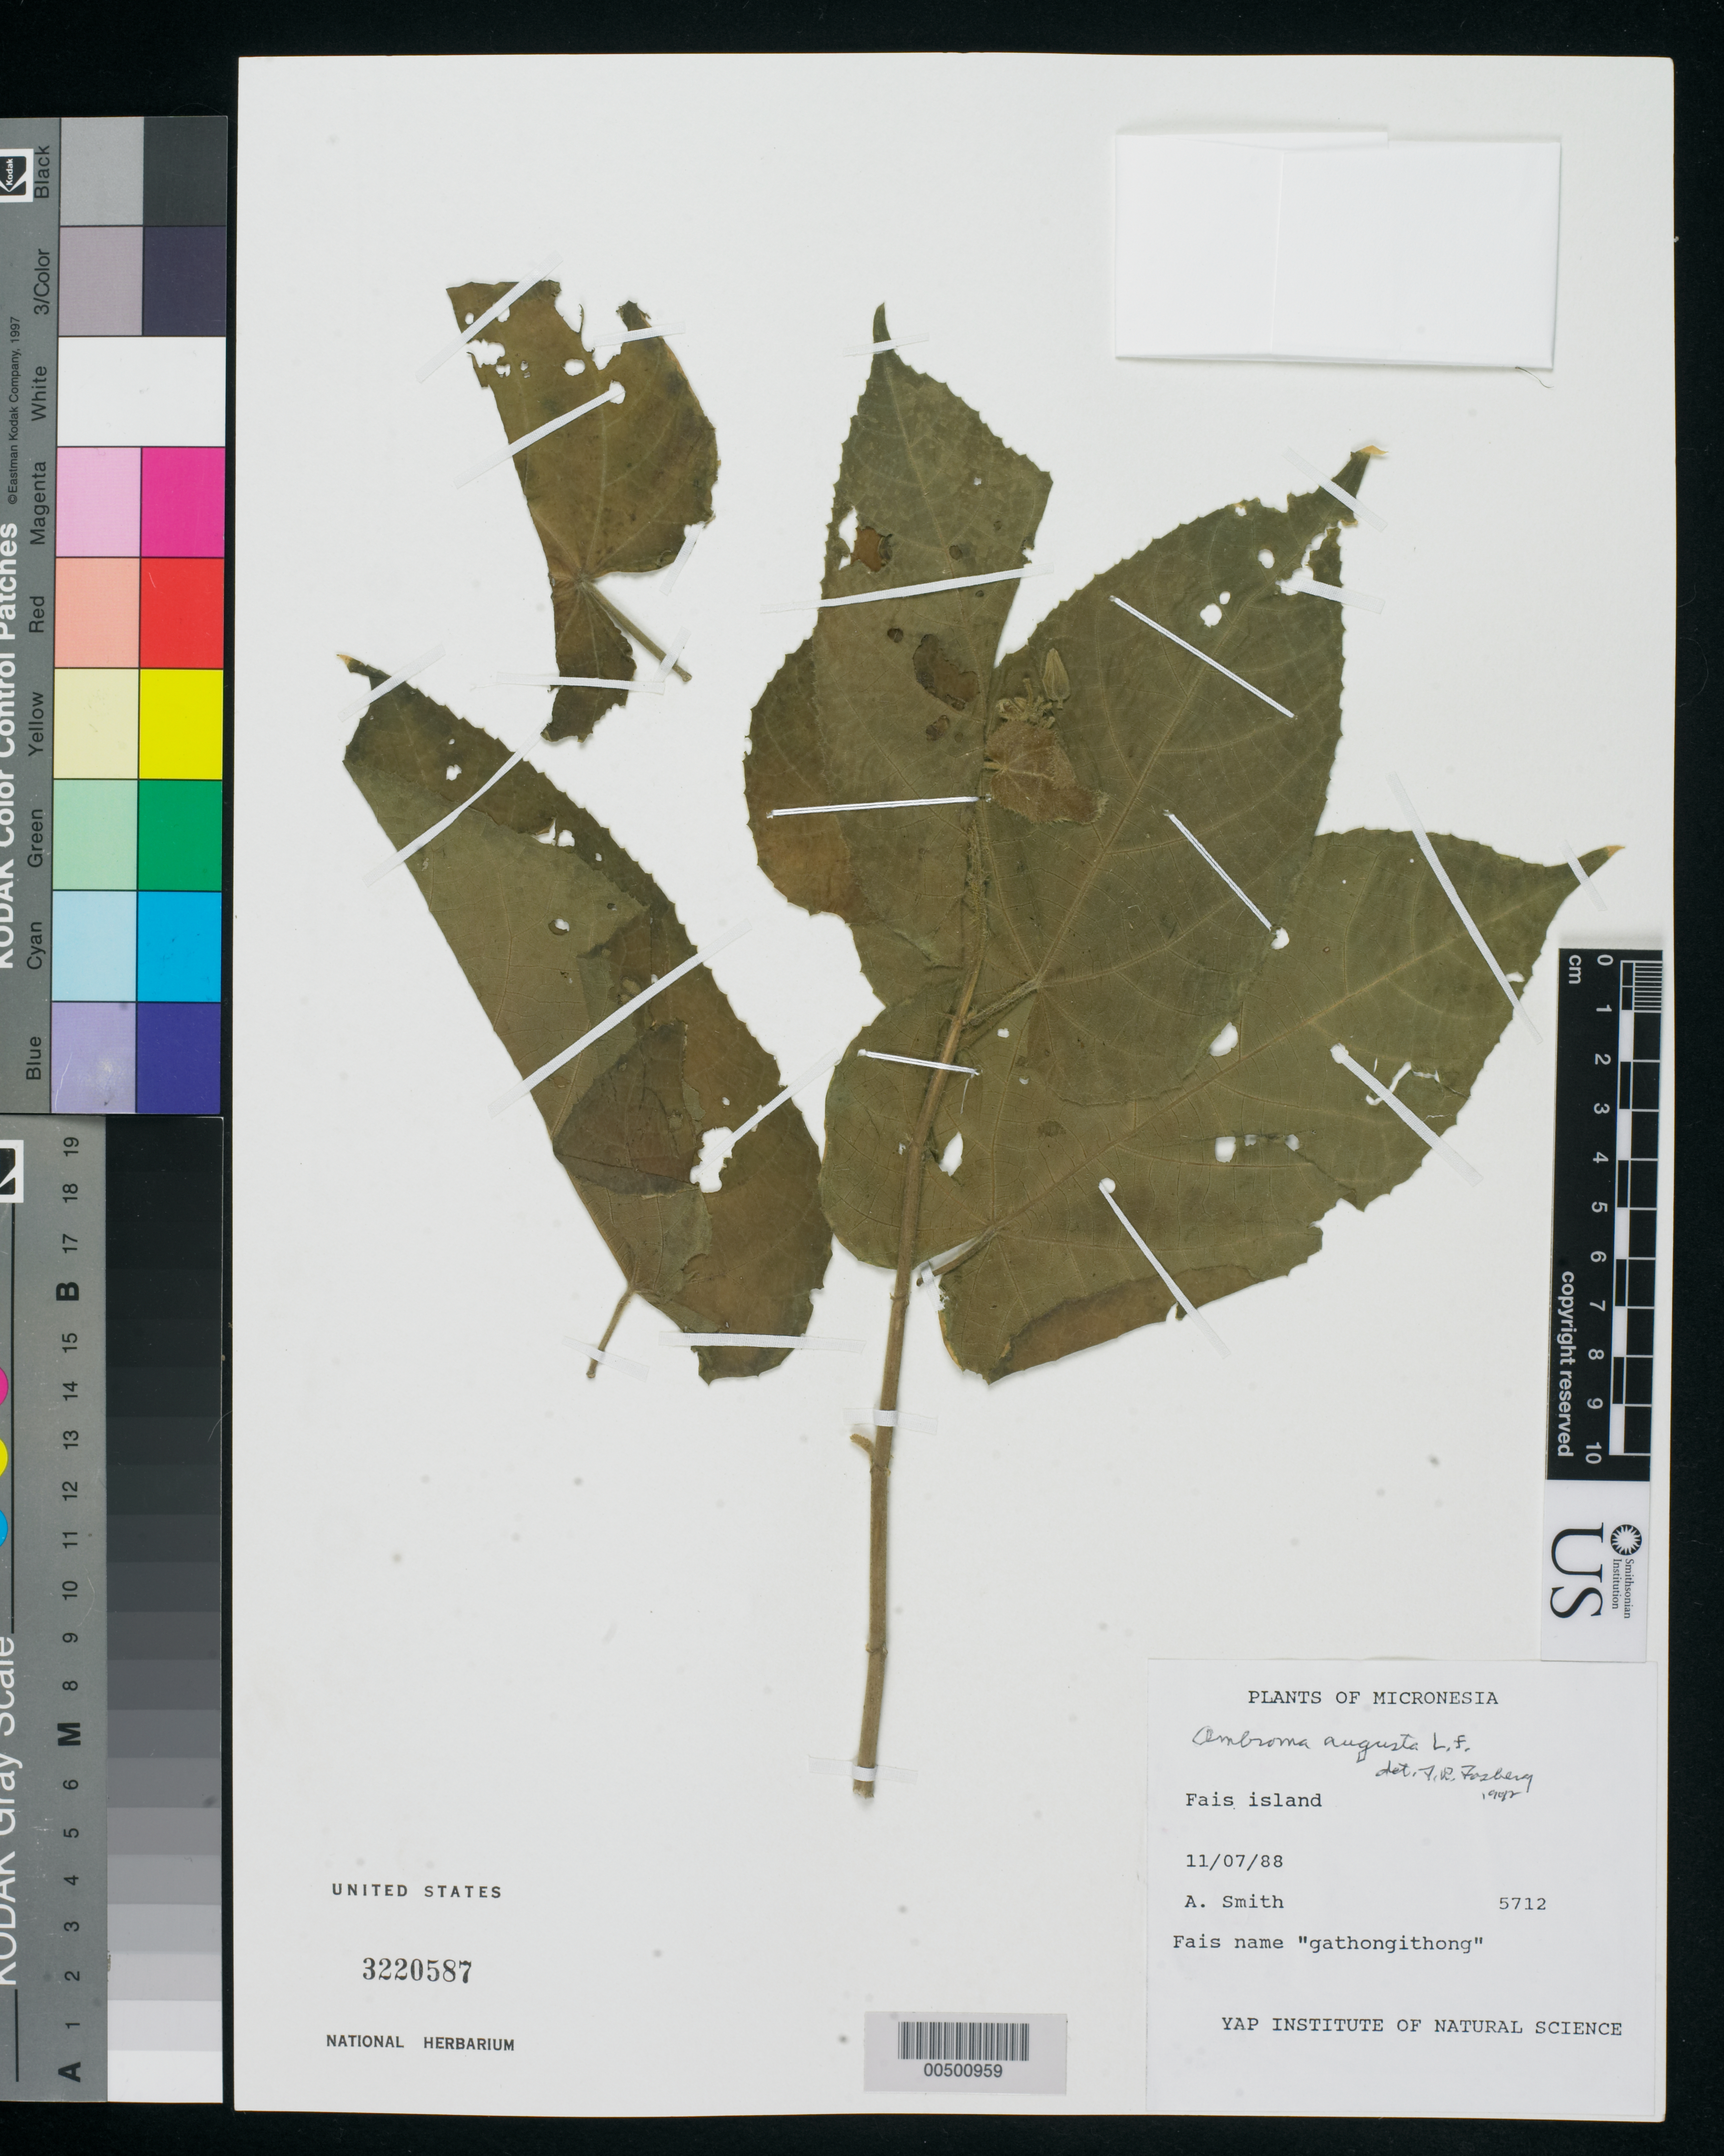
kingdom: Plantae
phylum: Tracheophyta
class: Magnoliopsida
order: Malvales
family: Malvaceae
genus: Abroma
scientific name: Abroma augusta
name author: (L.) L. f.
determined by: Fosberg, F. R.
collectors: A. C. Smith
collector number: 5712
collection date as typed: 11 Jul 1988 or 07 Nov 1988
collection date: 1988-07-11 or 1988-11-07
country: Micronesia, Federated States of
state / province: Yap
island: Fais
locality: Fais Island.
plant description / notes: Common name: Gathongithong; Common name language: Fais name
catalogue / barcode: US 3220587